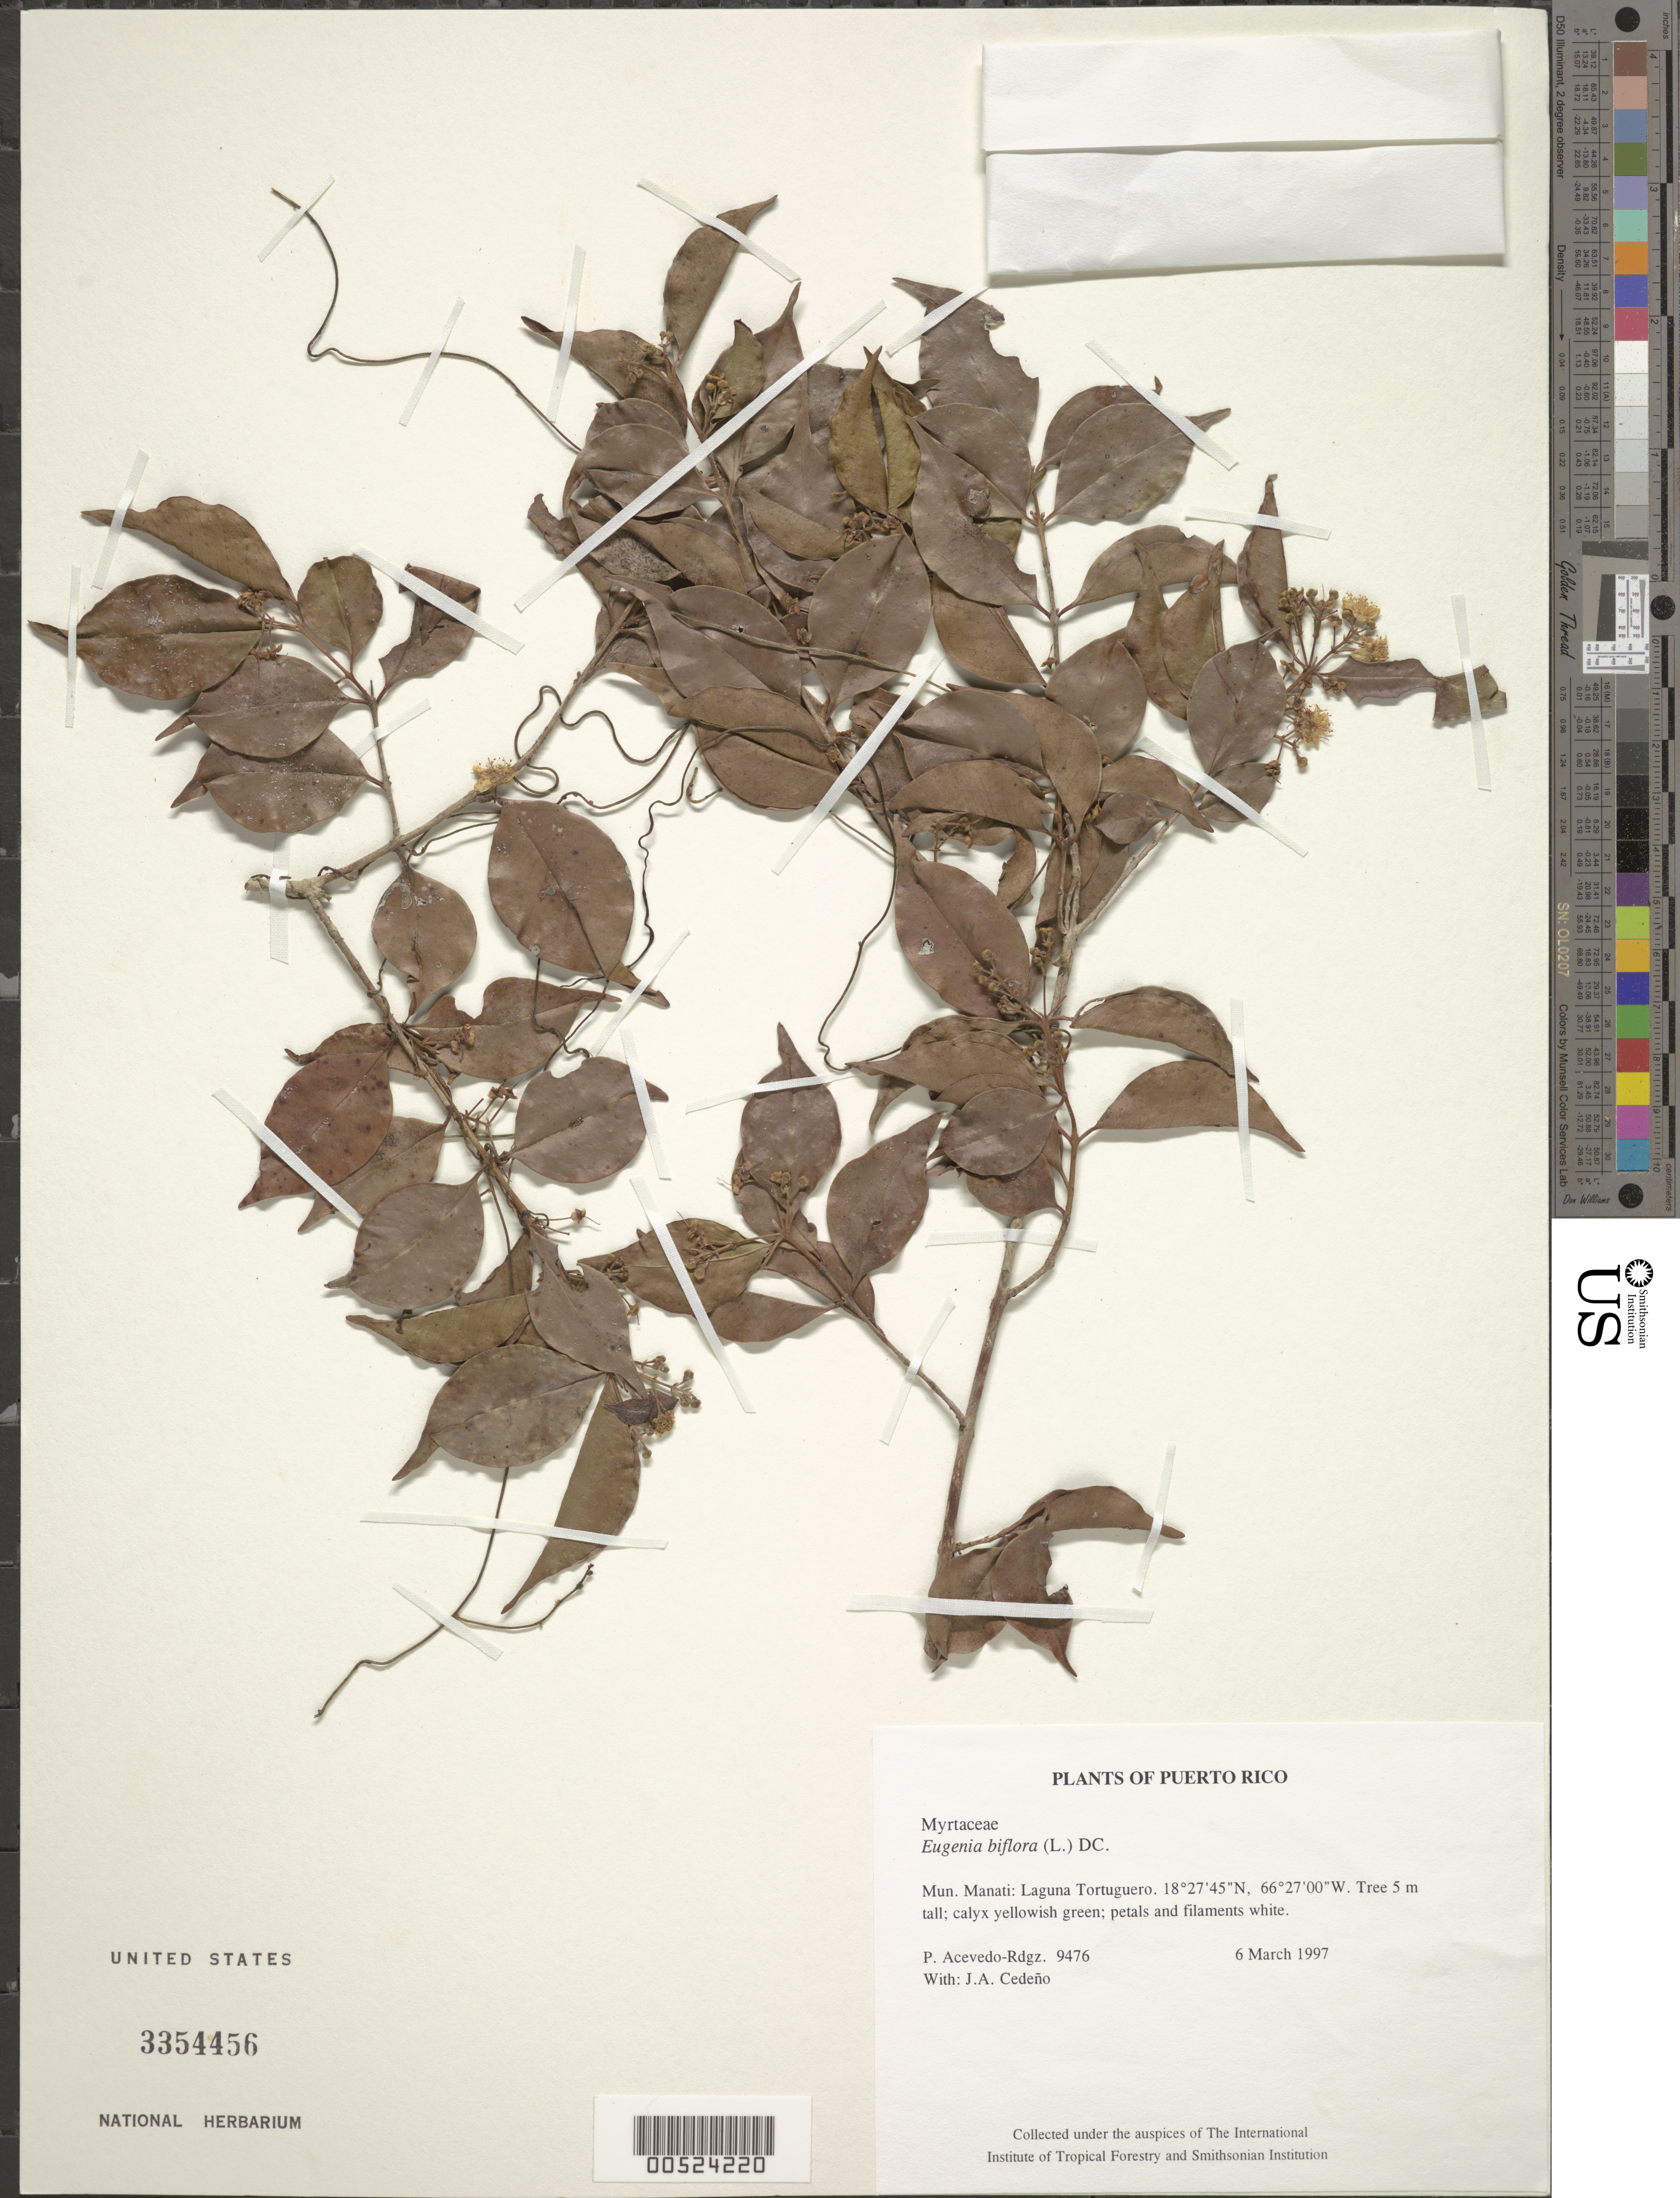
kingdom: Plantae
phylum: Tracheophyta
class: Magnoliopsida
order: Myrtales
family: Myrtaceae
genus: Eugenia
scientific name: Eugenia biflora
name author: (L.) DC.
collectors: P. Acevedo-Rodr. & J. A. Cedeño M.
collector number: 9476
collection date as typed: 06 Mar 1997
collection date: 1997-03-06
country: Puerto Rico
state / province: Manatí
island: Puerto Rico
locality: Manatí: Laguna Tortuguero.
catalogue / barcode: US 3354456